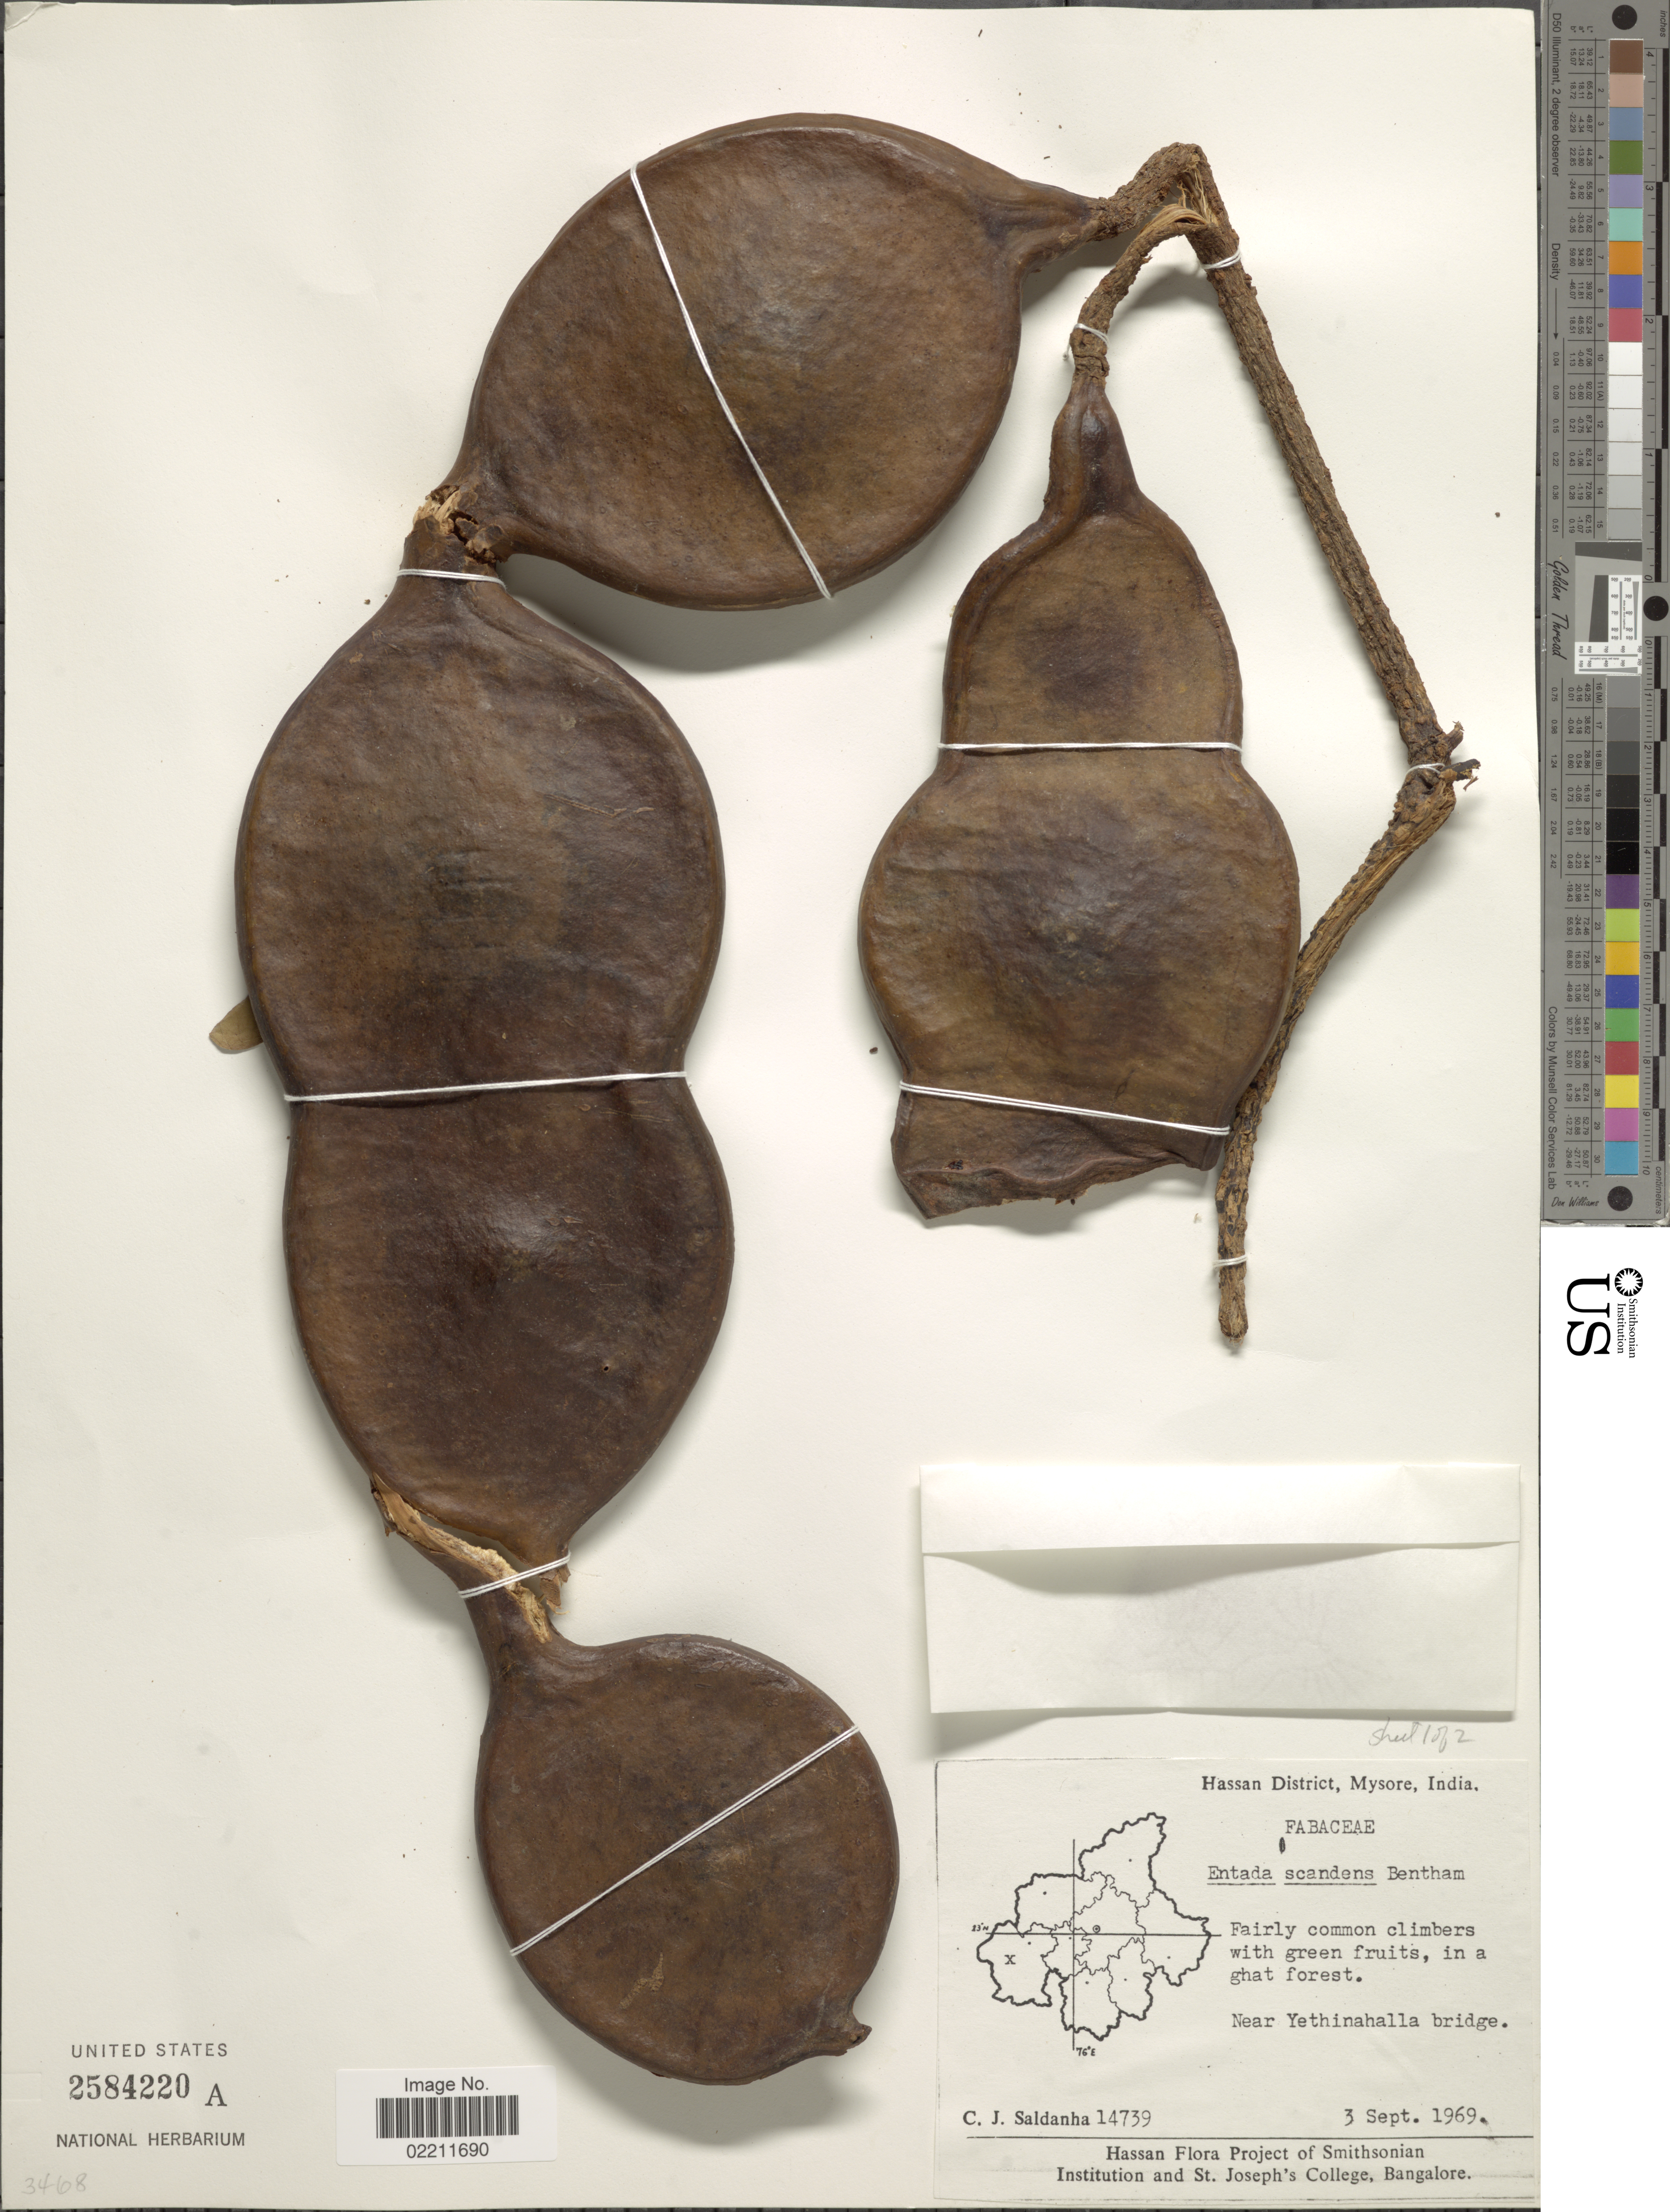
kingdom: Plantae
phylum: Tracheophyta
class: Magnoliopsida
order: Fabales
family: Fabaceae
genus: Entada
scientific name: Entada rheedei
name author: Spreng.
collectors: C. J. Saldanha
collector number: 14739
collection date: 1969-09-03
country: India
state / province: Karnataka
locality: Hassan District, Mysore, India. Near Yethinahalla bridge.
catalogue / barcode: US 2584220A